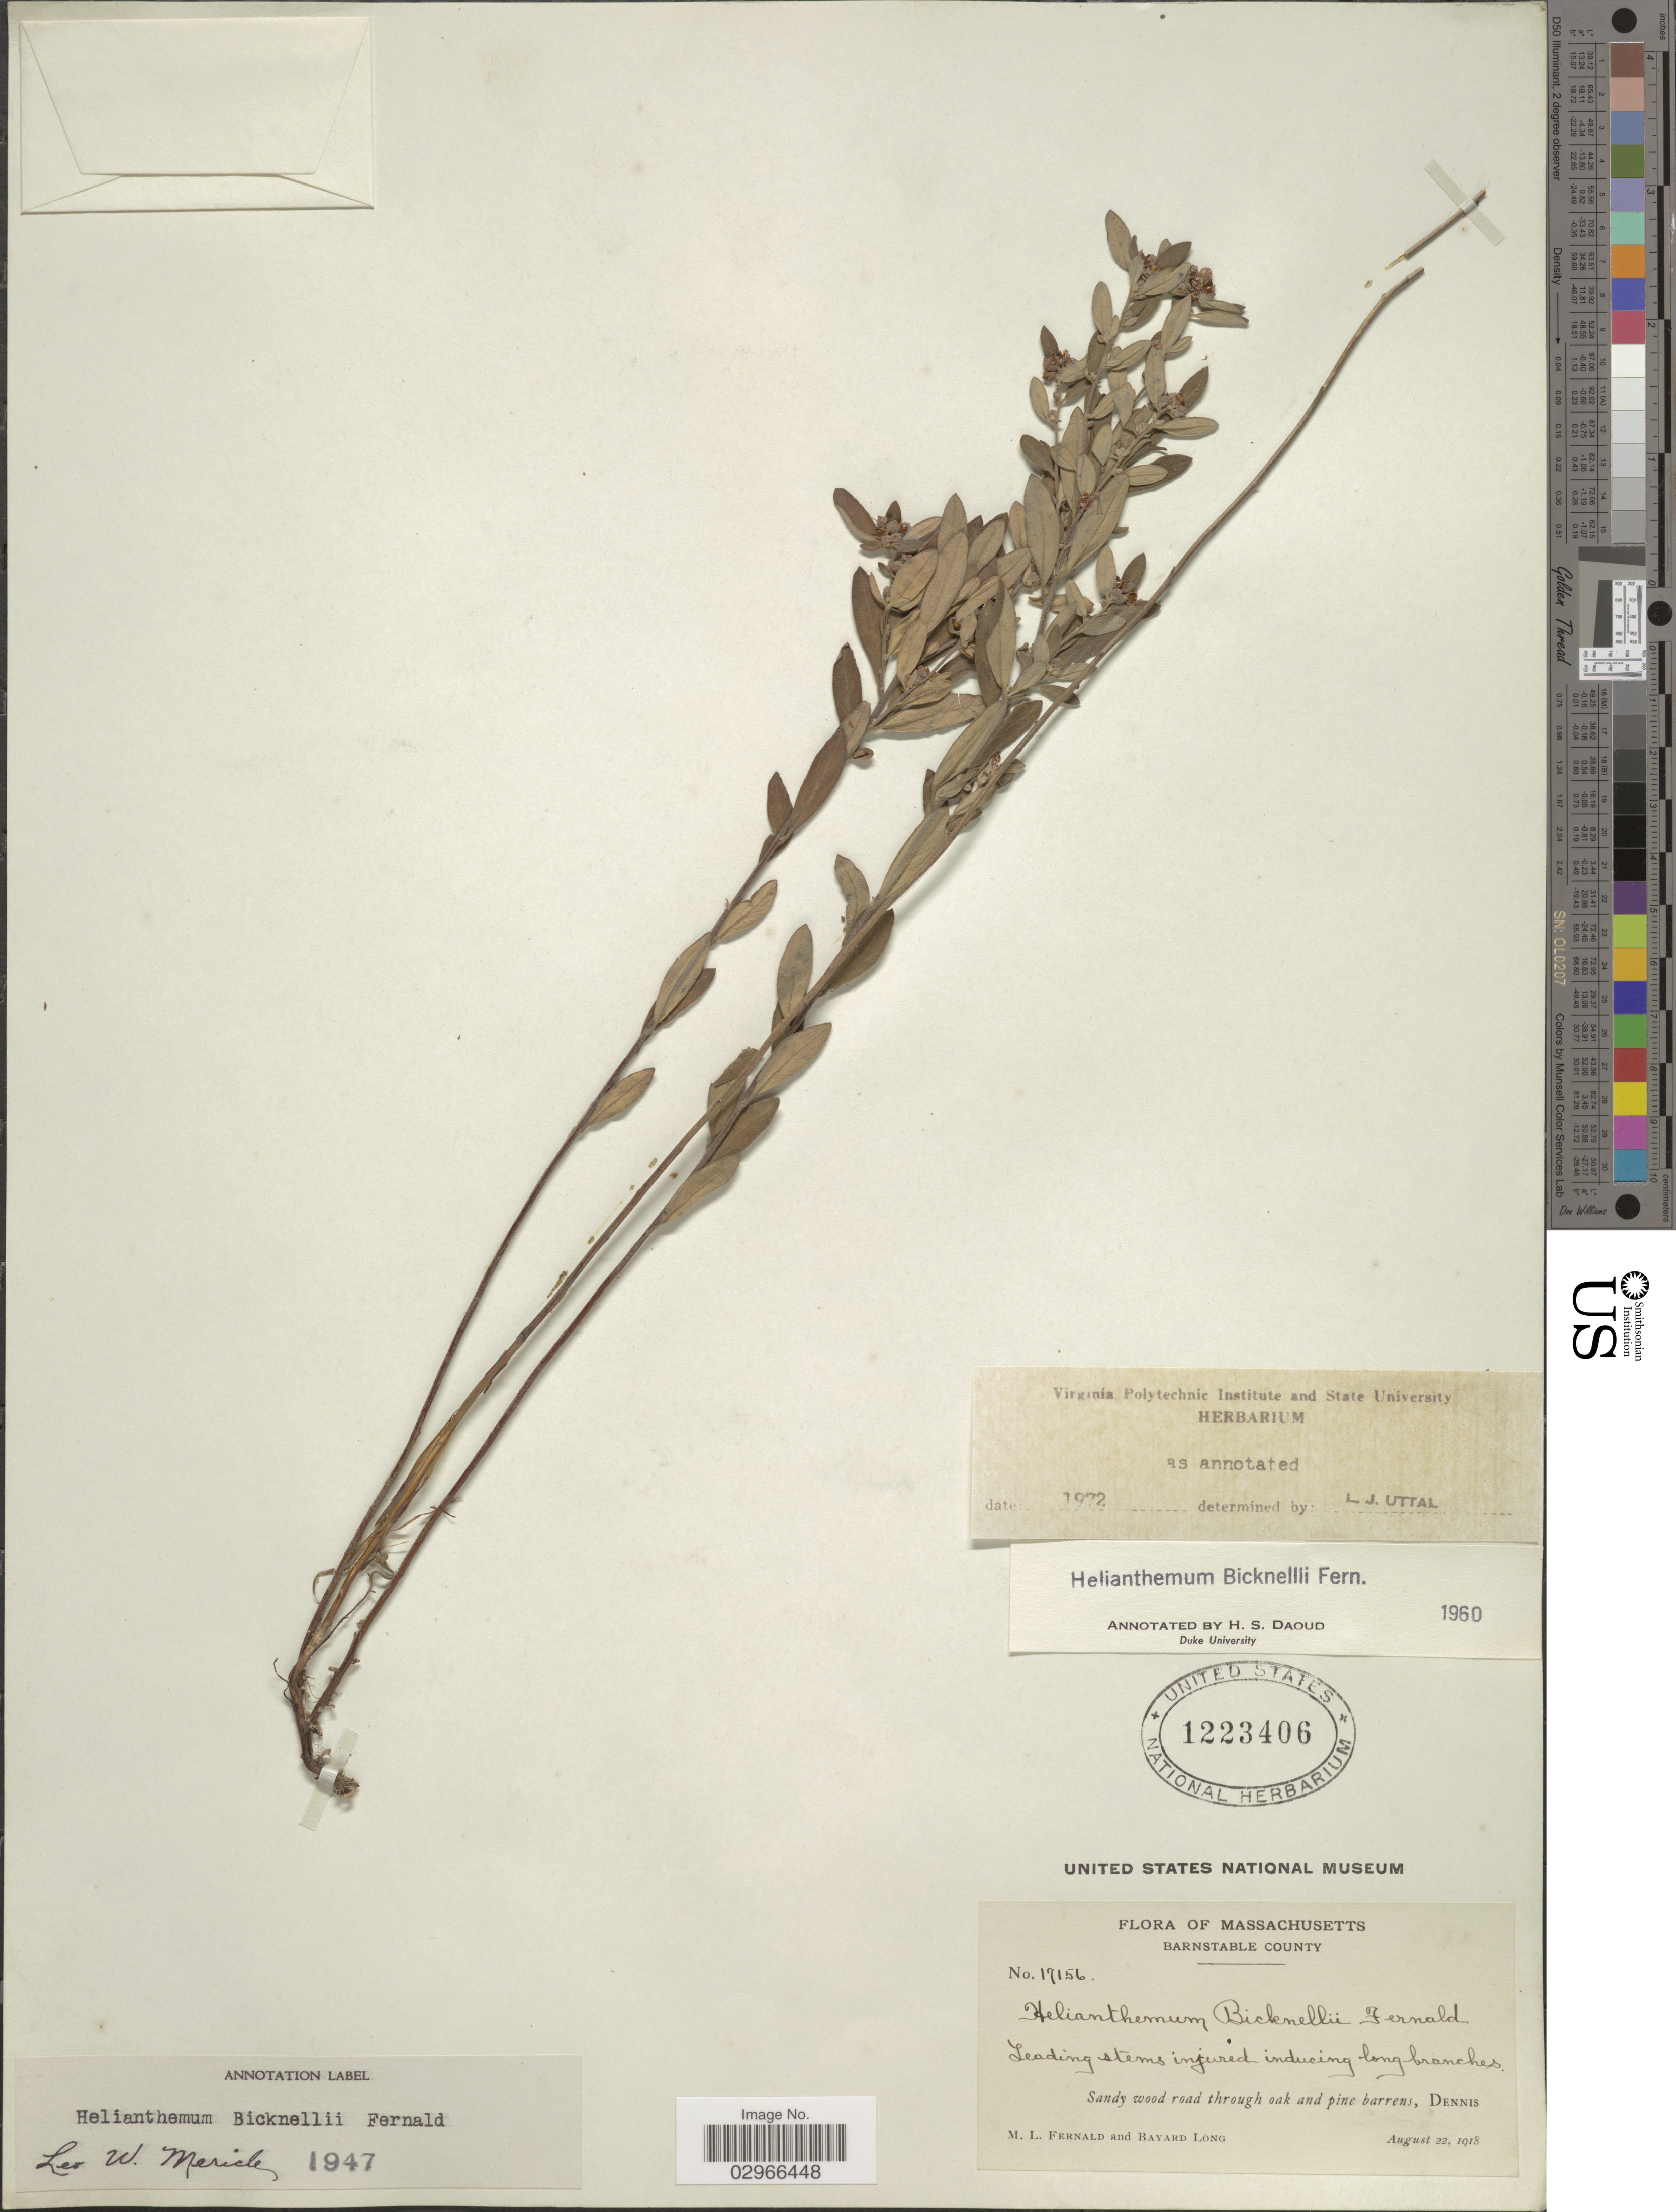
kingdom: Plantae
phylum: Tracheophyta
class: Magnoliopsida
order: Malvales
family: Cistaceae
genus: Helianthemum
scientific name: Helianthemum bicknellii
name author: Fernald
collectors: M. L. Fernald & B. Long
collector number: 17156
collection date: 1918-08-22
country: United States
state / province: Massachusetts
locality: Barnstable County. Dennis.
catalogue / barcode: US 1223406